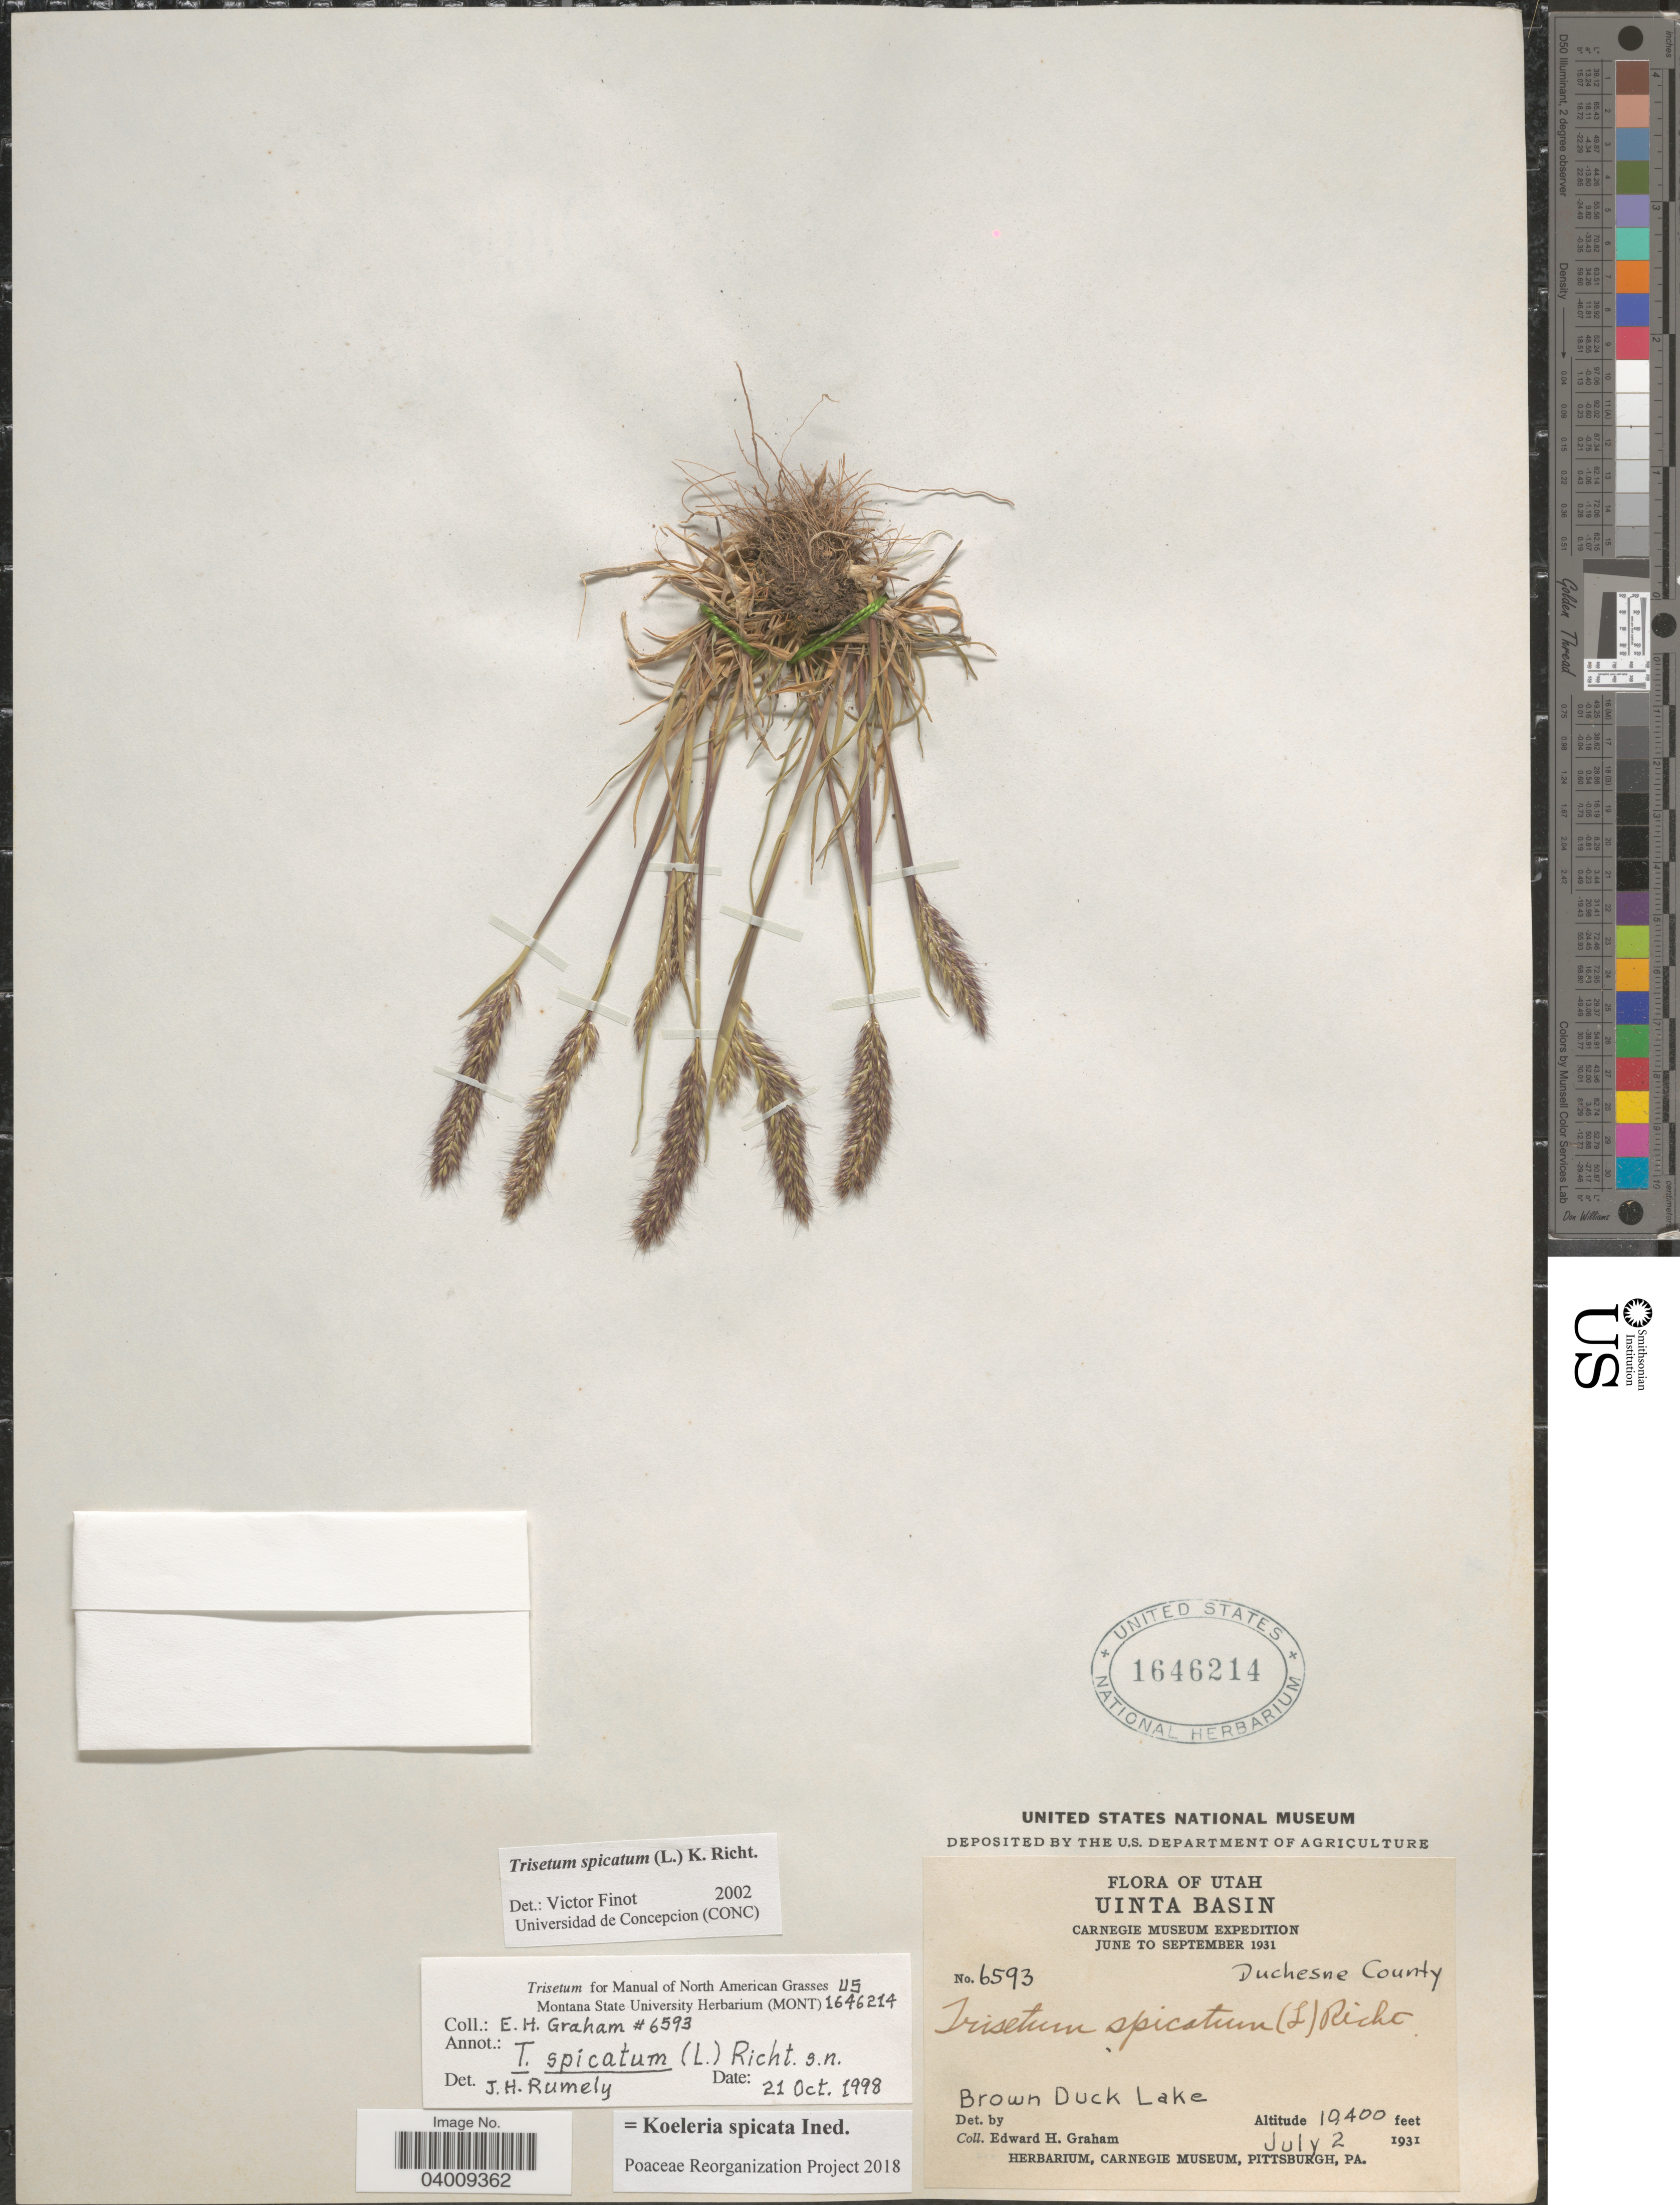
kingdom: Plantae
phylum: Tracheophyta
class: Liliopsida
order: Poales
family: Poaceae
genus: Koeleria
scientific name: Koeleria spicata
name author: (L.) Barberá et al.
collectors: E. H. Graham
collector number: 6593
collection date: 1931-07-02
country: United States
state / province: Utah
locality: Uinta Basin. Duchesne County. Brown Duck Lake.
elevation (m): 3170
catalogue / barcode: US 1646214